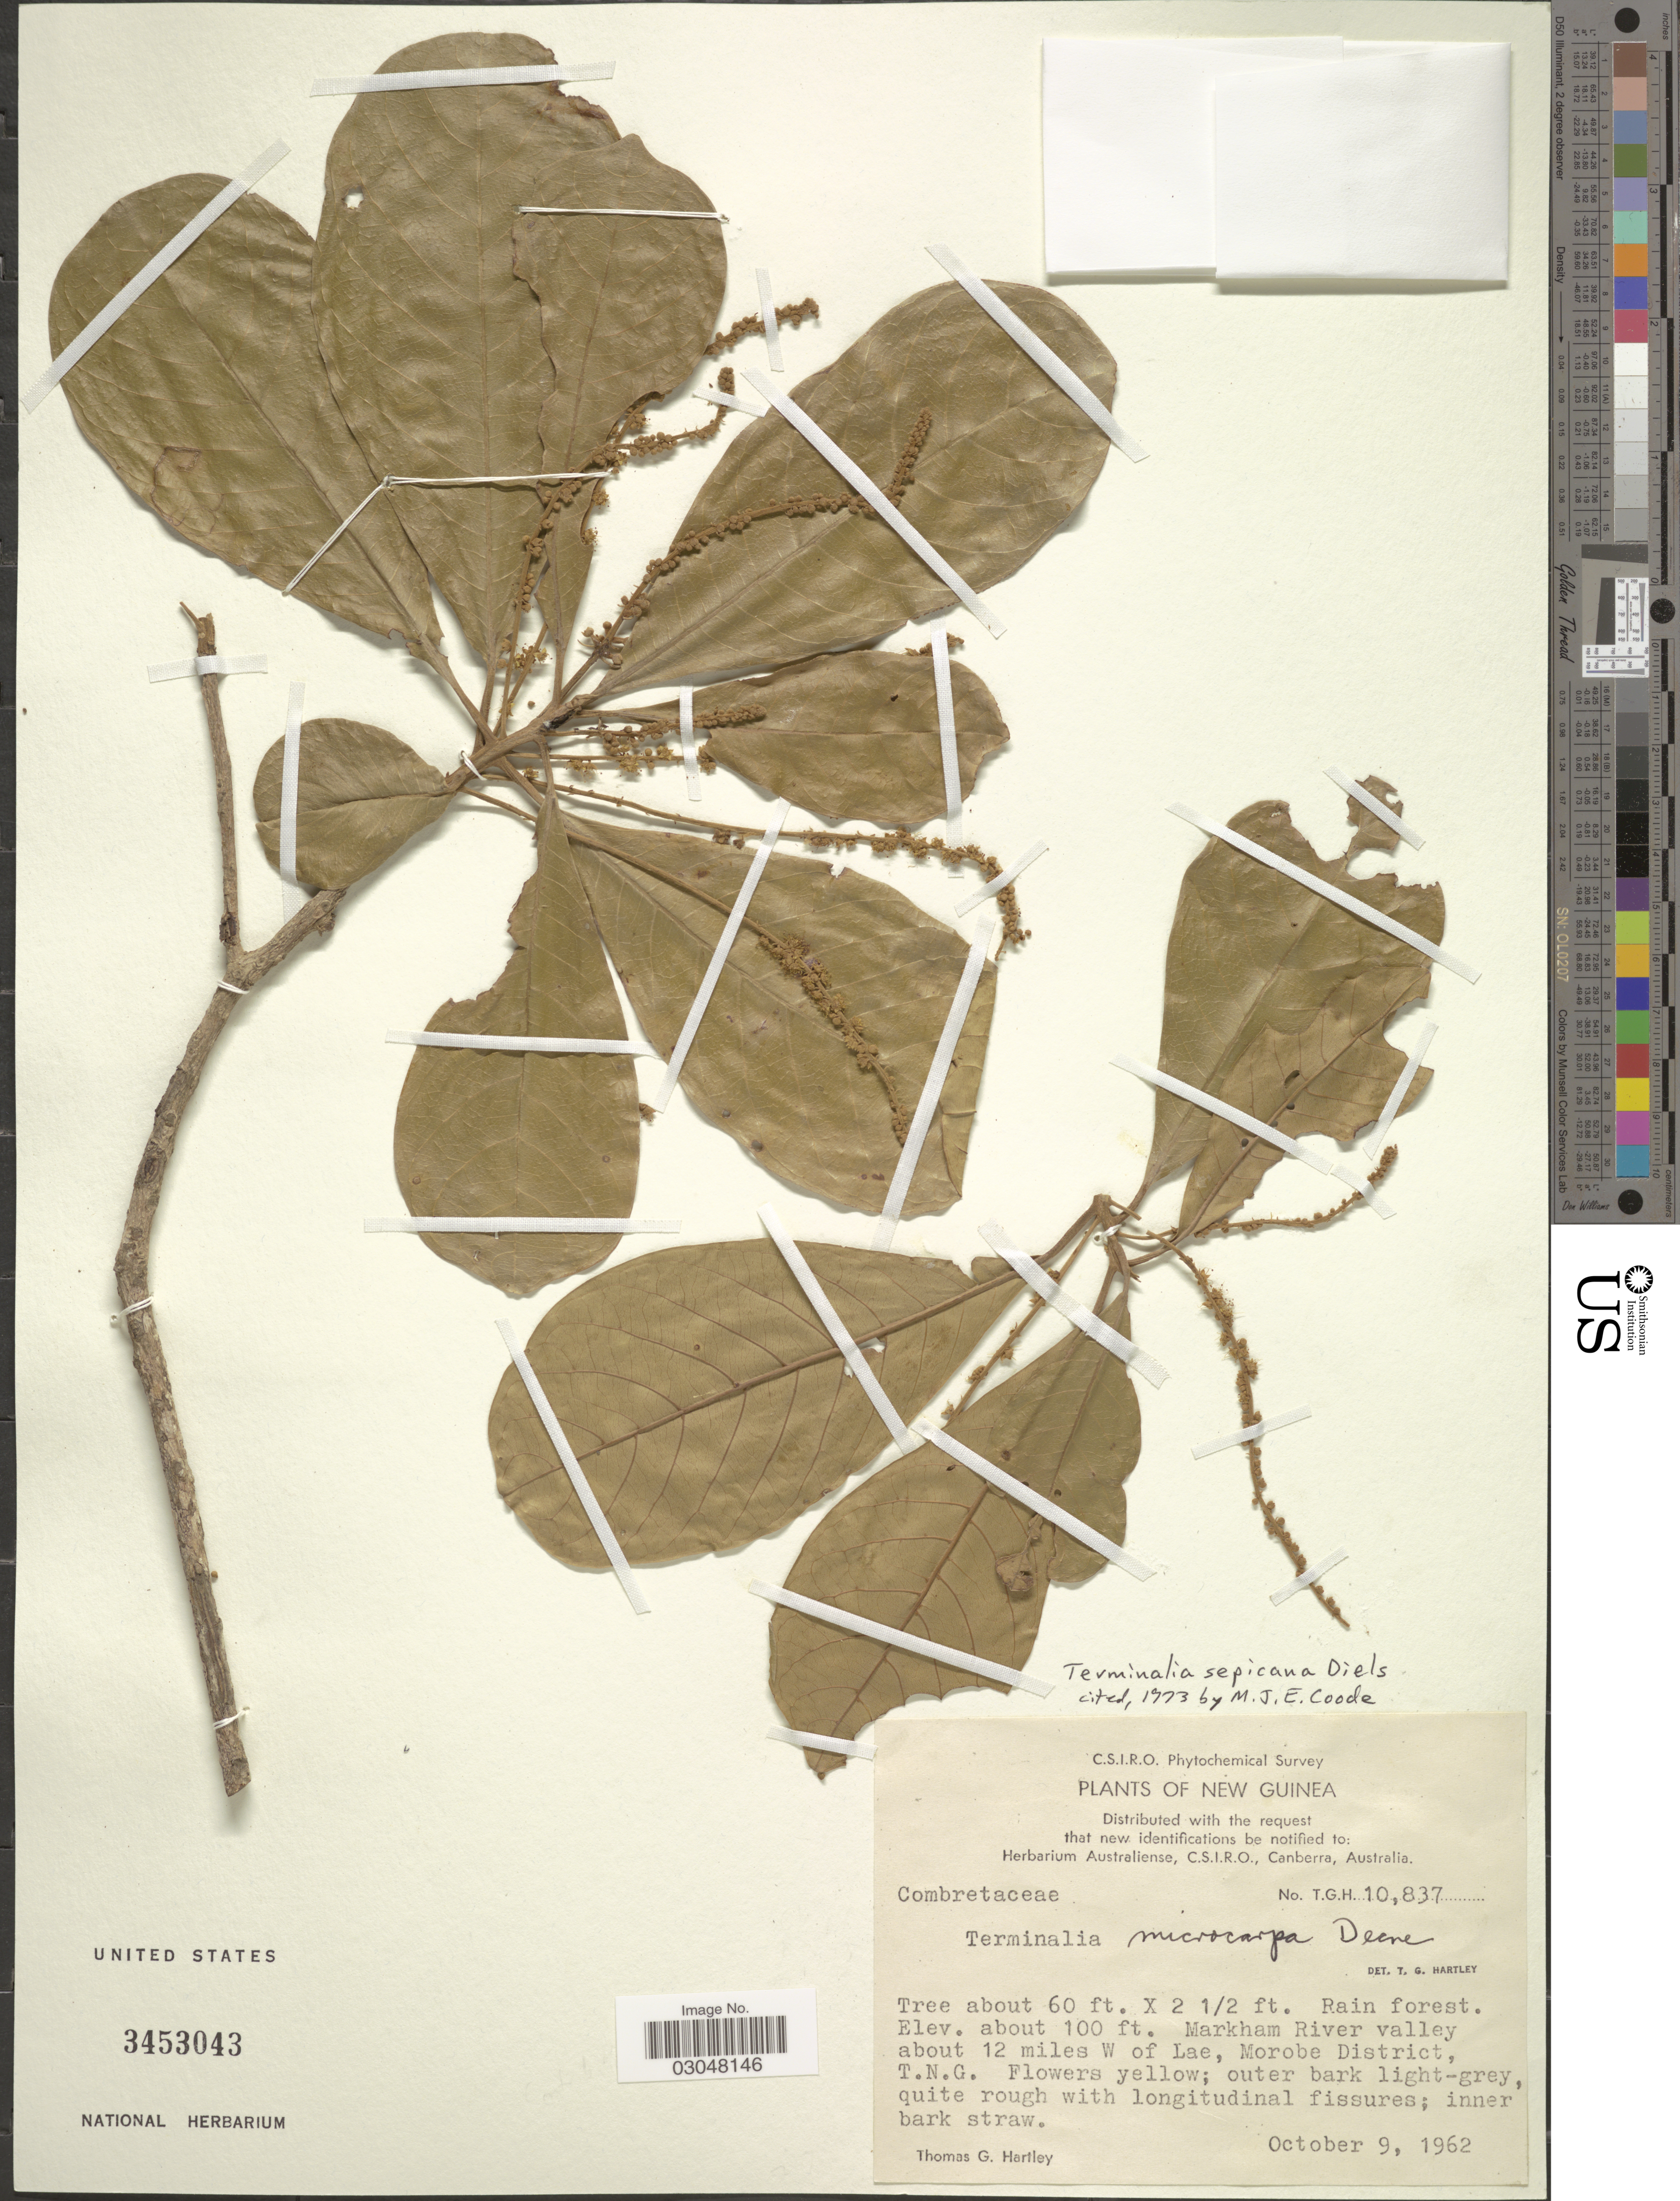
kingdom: Plantae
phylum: Tracheophyta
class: Magnoliopsida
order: Myrtales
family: Combretaceae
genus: Terminalia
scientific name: Terminalia sepicana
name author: Diels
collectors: T. G. Hartley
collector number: T.G.H.10837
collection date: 1962-10-09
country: Papua New Guinea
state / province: Morobe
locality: New Guinea. Markham River valley about12 miles W of Lae, Morobe District, T.N.G.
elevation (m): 30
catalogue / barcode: US 3453043